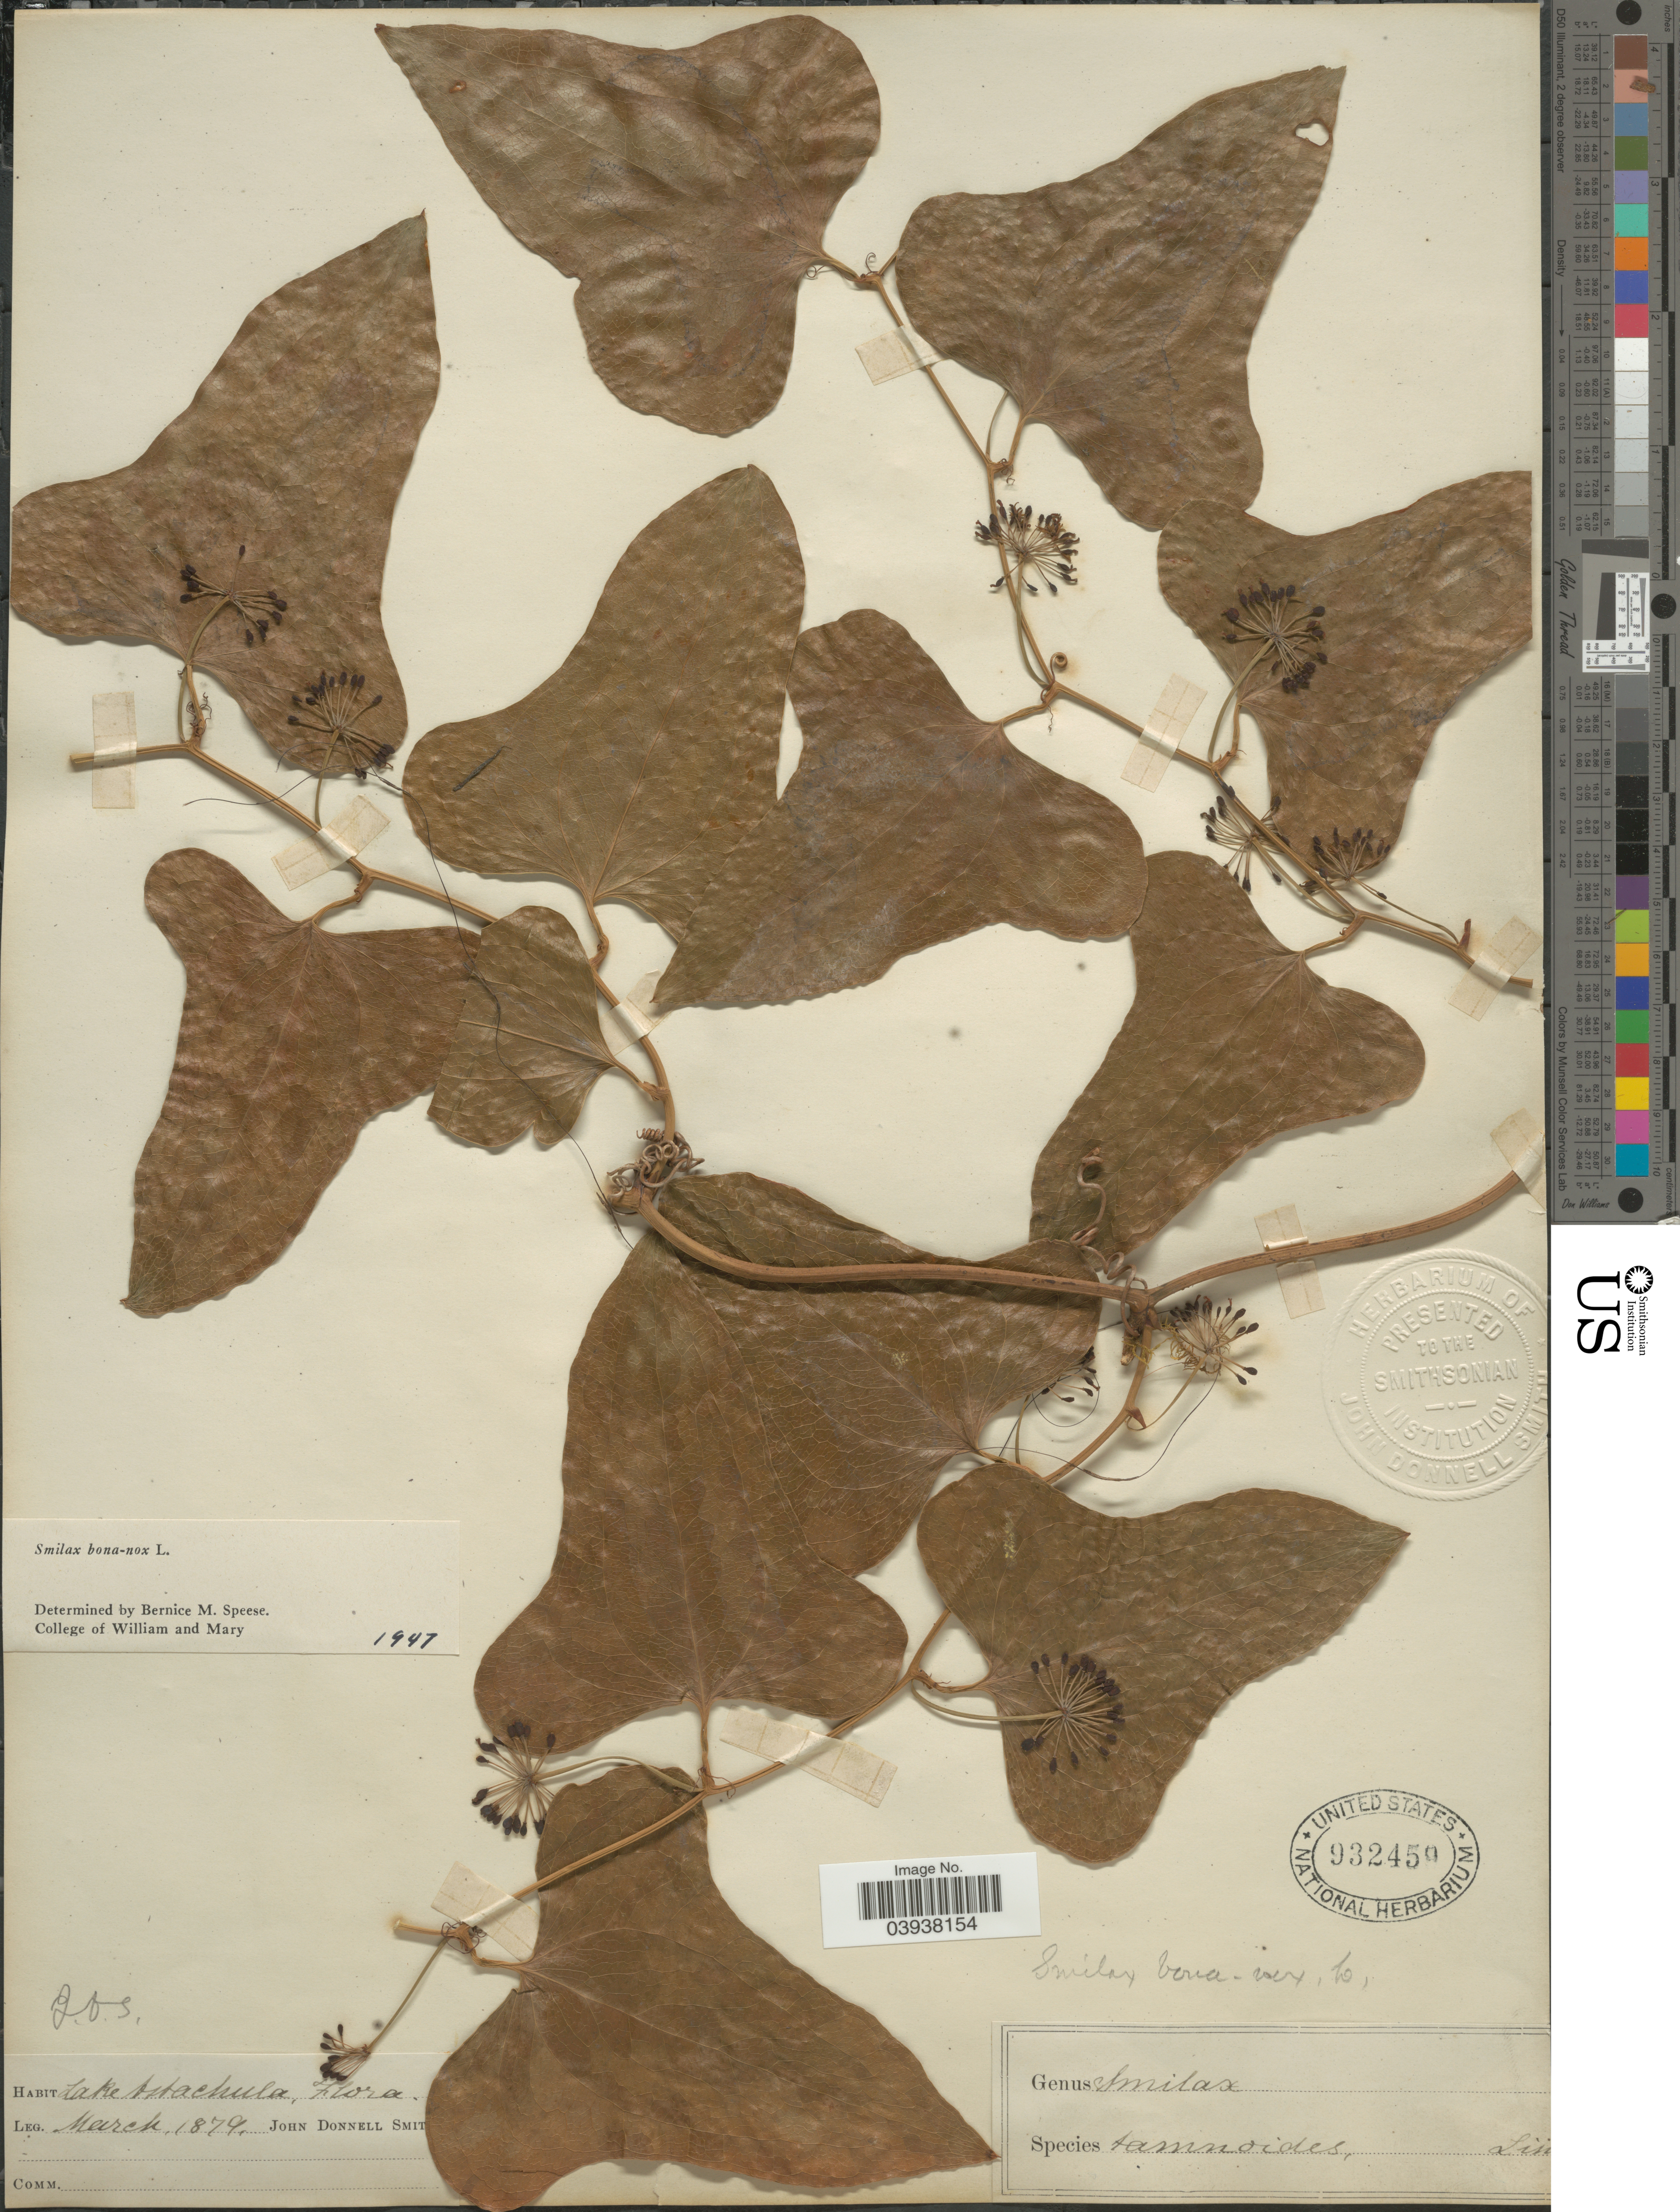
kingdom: Plantae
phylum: Tracheophyta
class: Liliopsida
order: Liliales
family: Smilacaceae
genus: Smilax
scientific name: Smilax bona-nox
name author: L.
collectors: J. Donnell Smith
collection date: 1879-03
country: United States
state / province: Florida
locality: Lake Astachula.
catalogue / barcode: US 932459